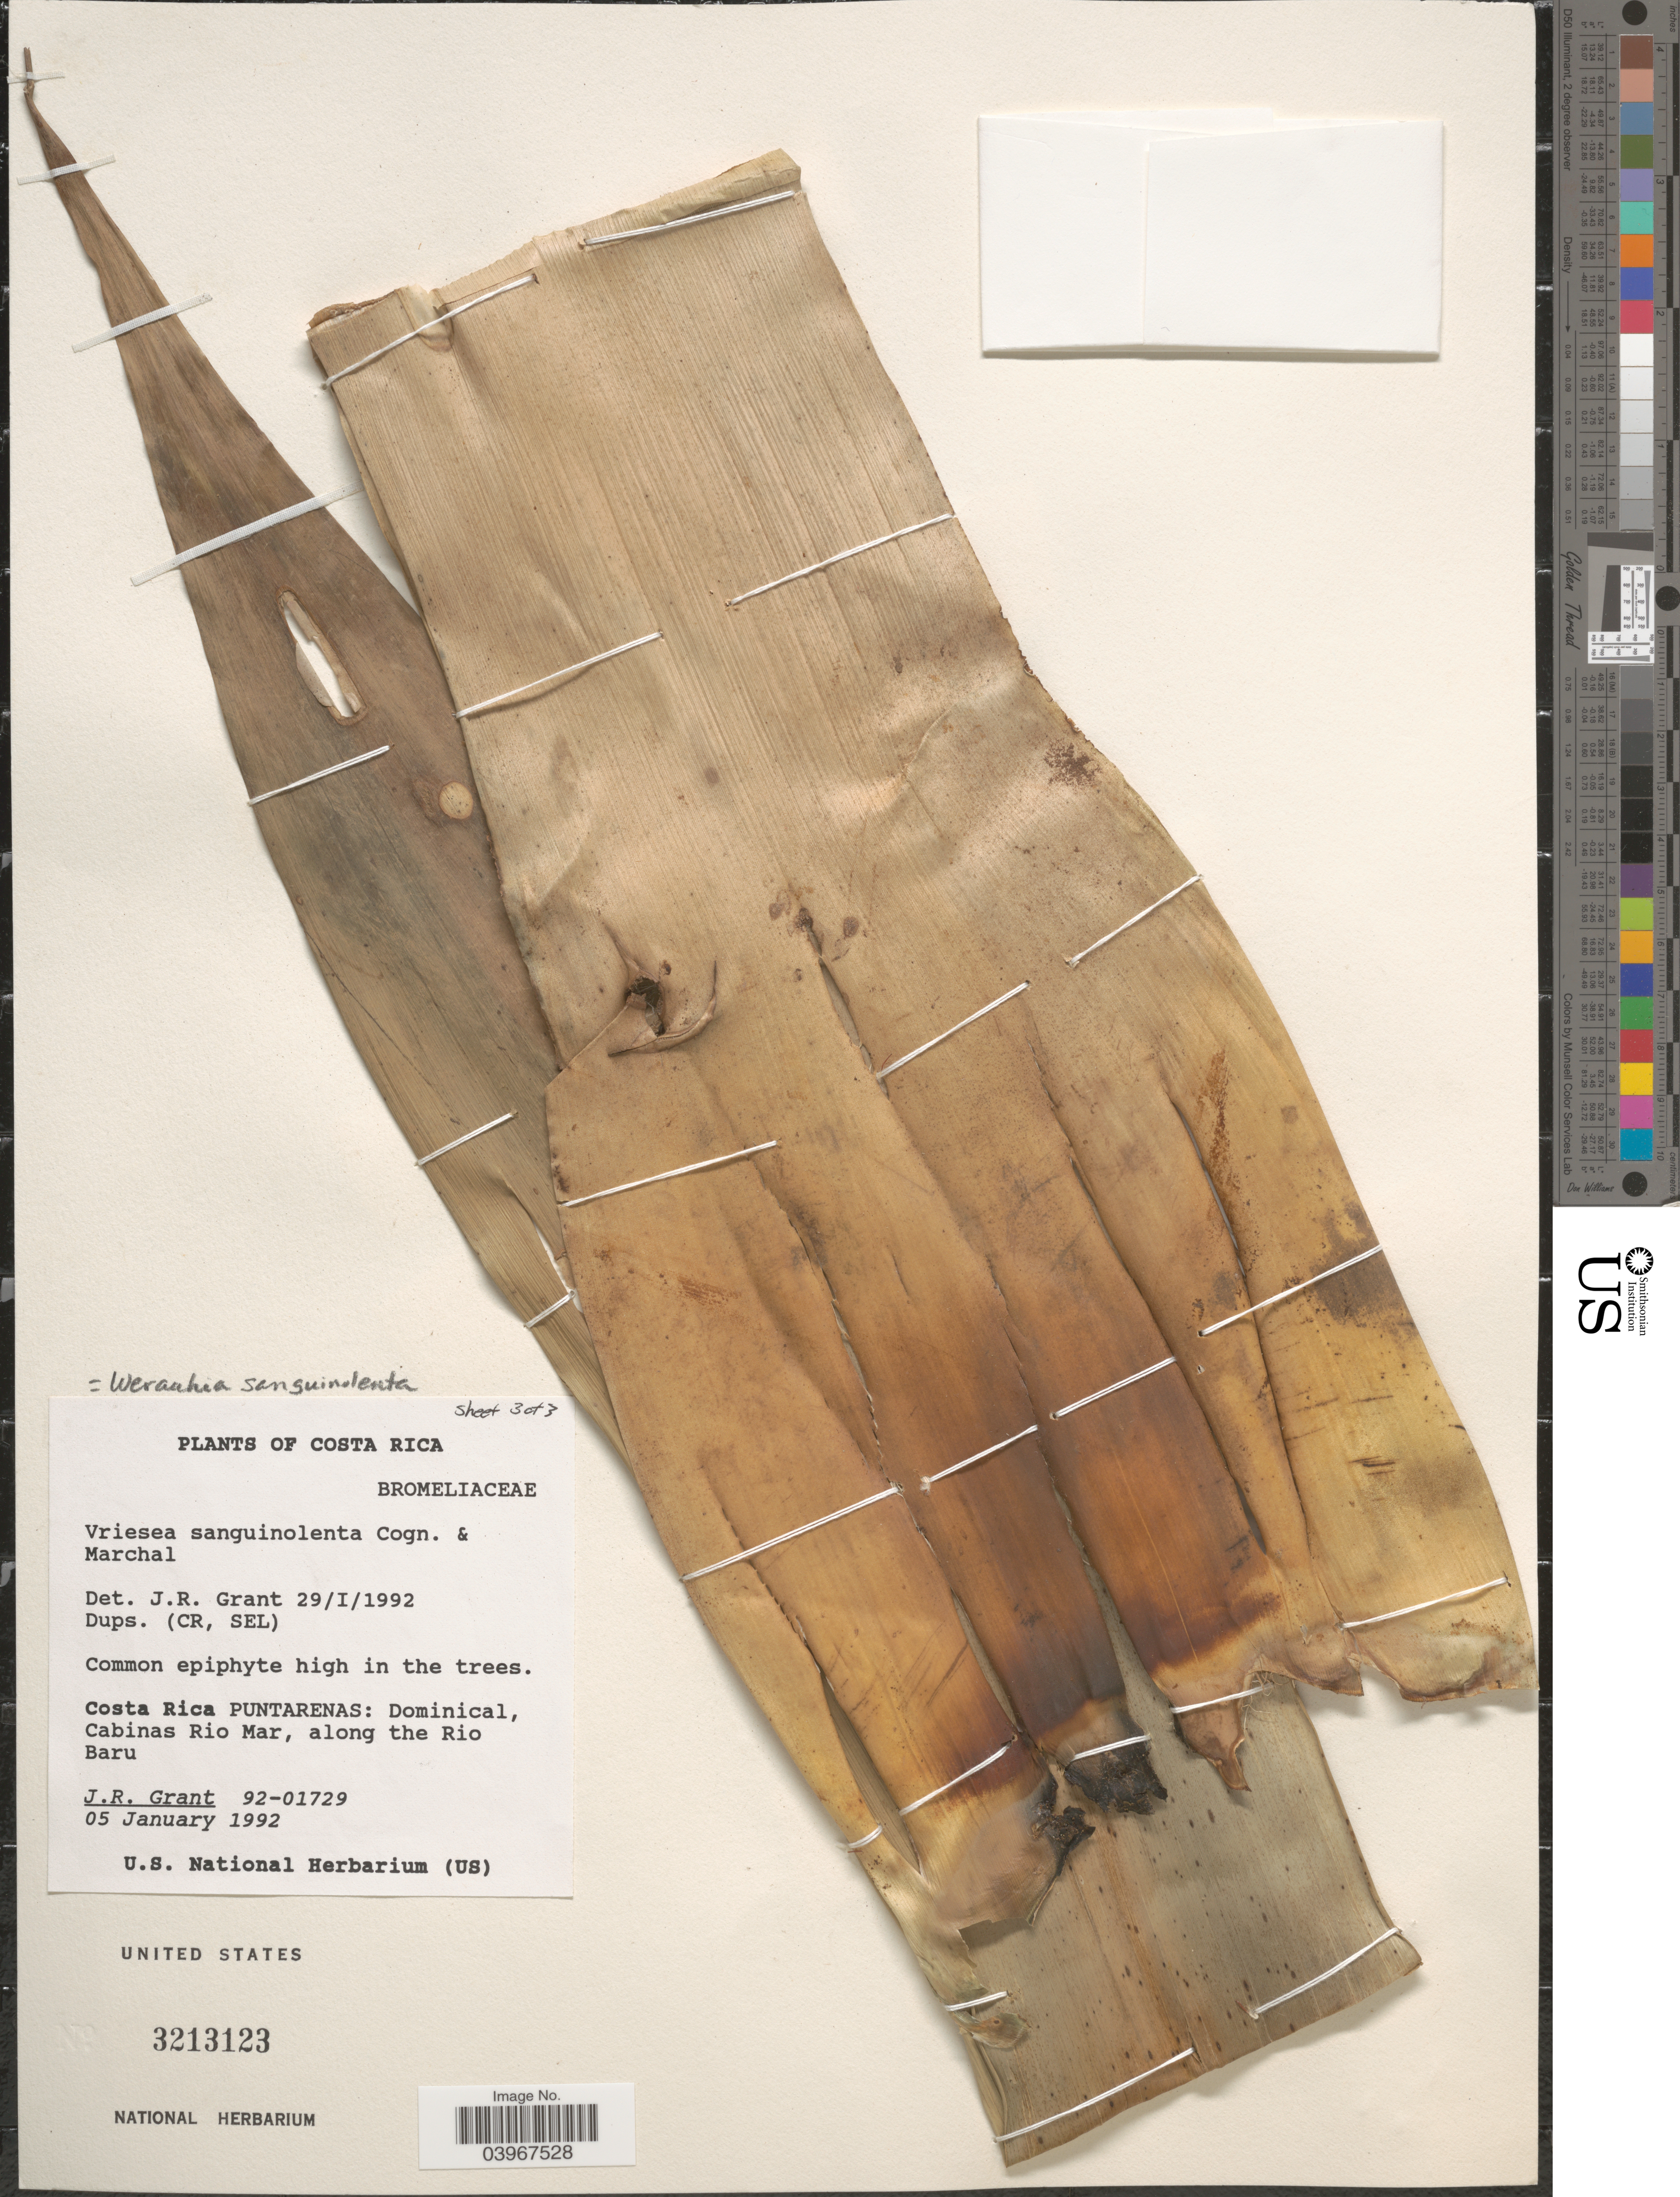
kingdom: Plantae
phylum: Tracheophyta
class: Liliopsida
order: Poales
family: Bromeliaceae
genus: Werauhia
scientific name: Werauhia sanguinolenta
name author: (Cogn. & Marchal) J.R. Grant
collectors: J. Grant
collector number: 92-01729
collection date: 1992-01-05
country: Costa Rica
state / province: Puntarenas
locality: Dominical, Cabinas Rio Mar, along the Rio Baru.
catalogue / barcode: US 3213123